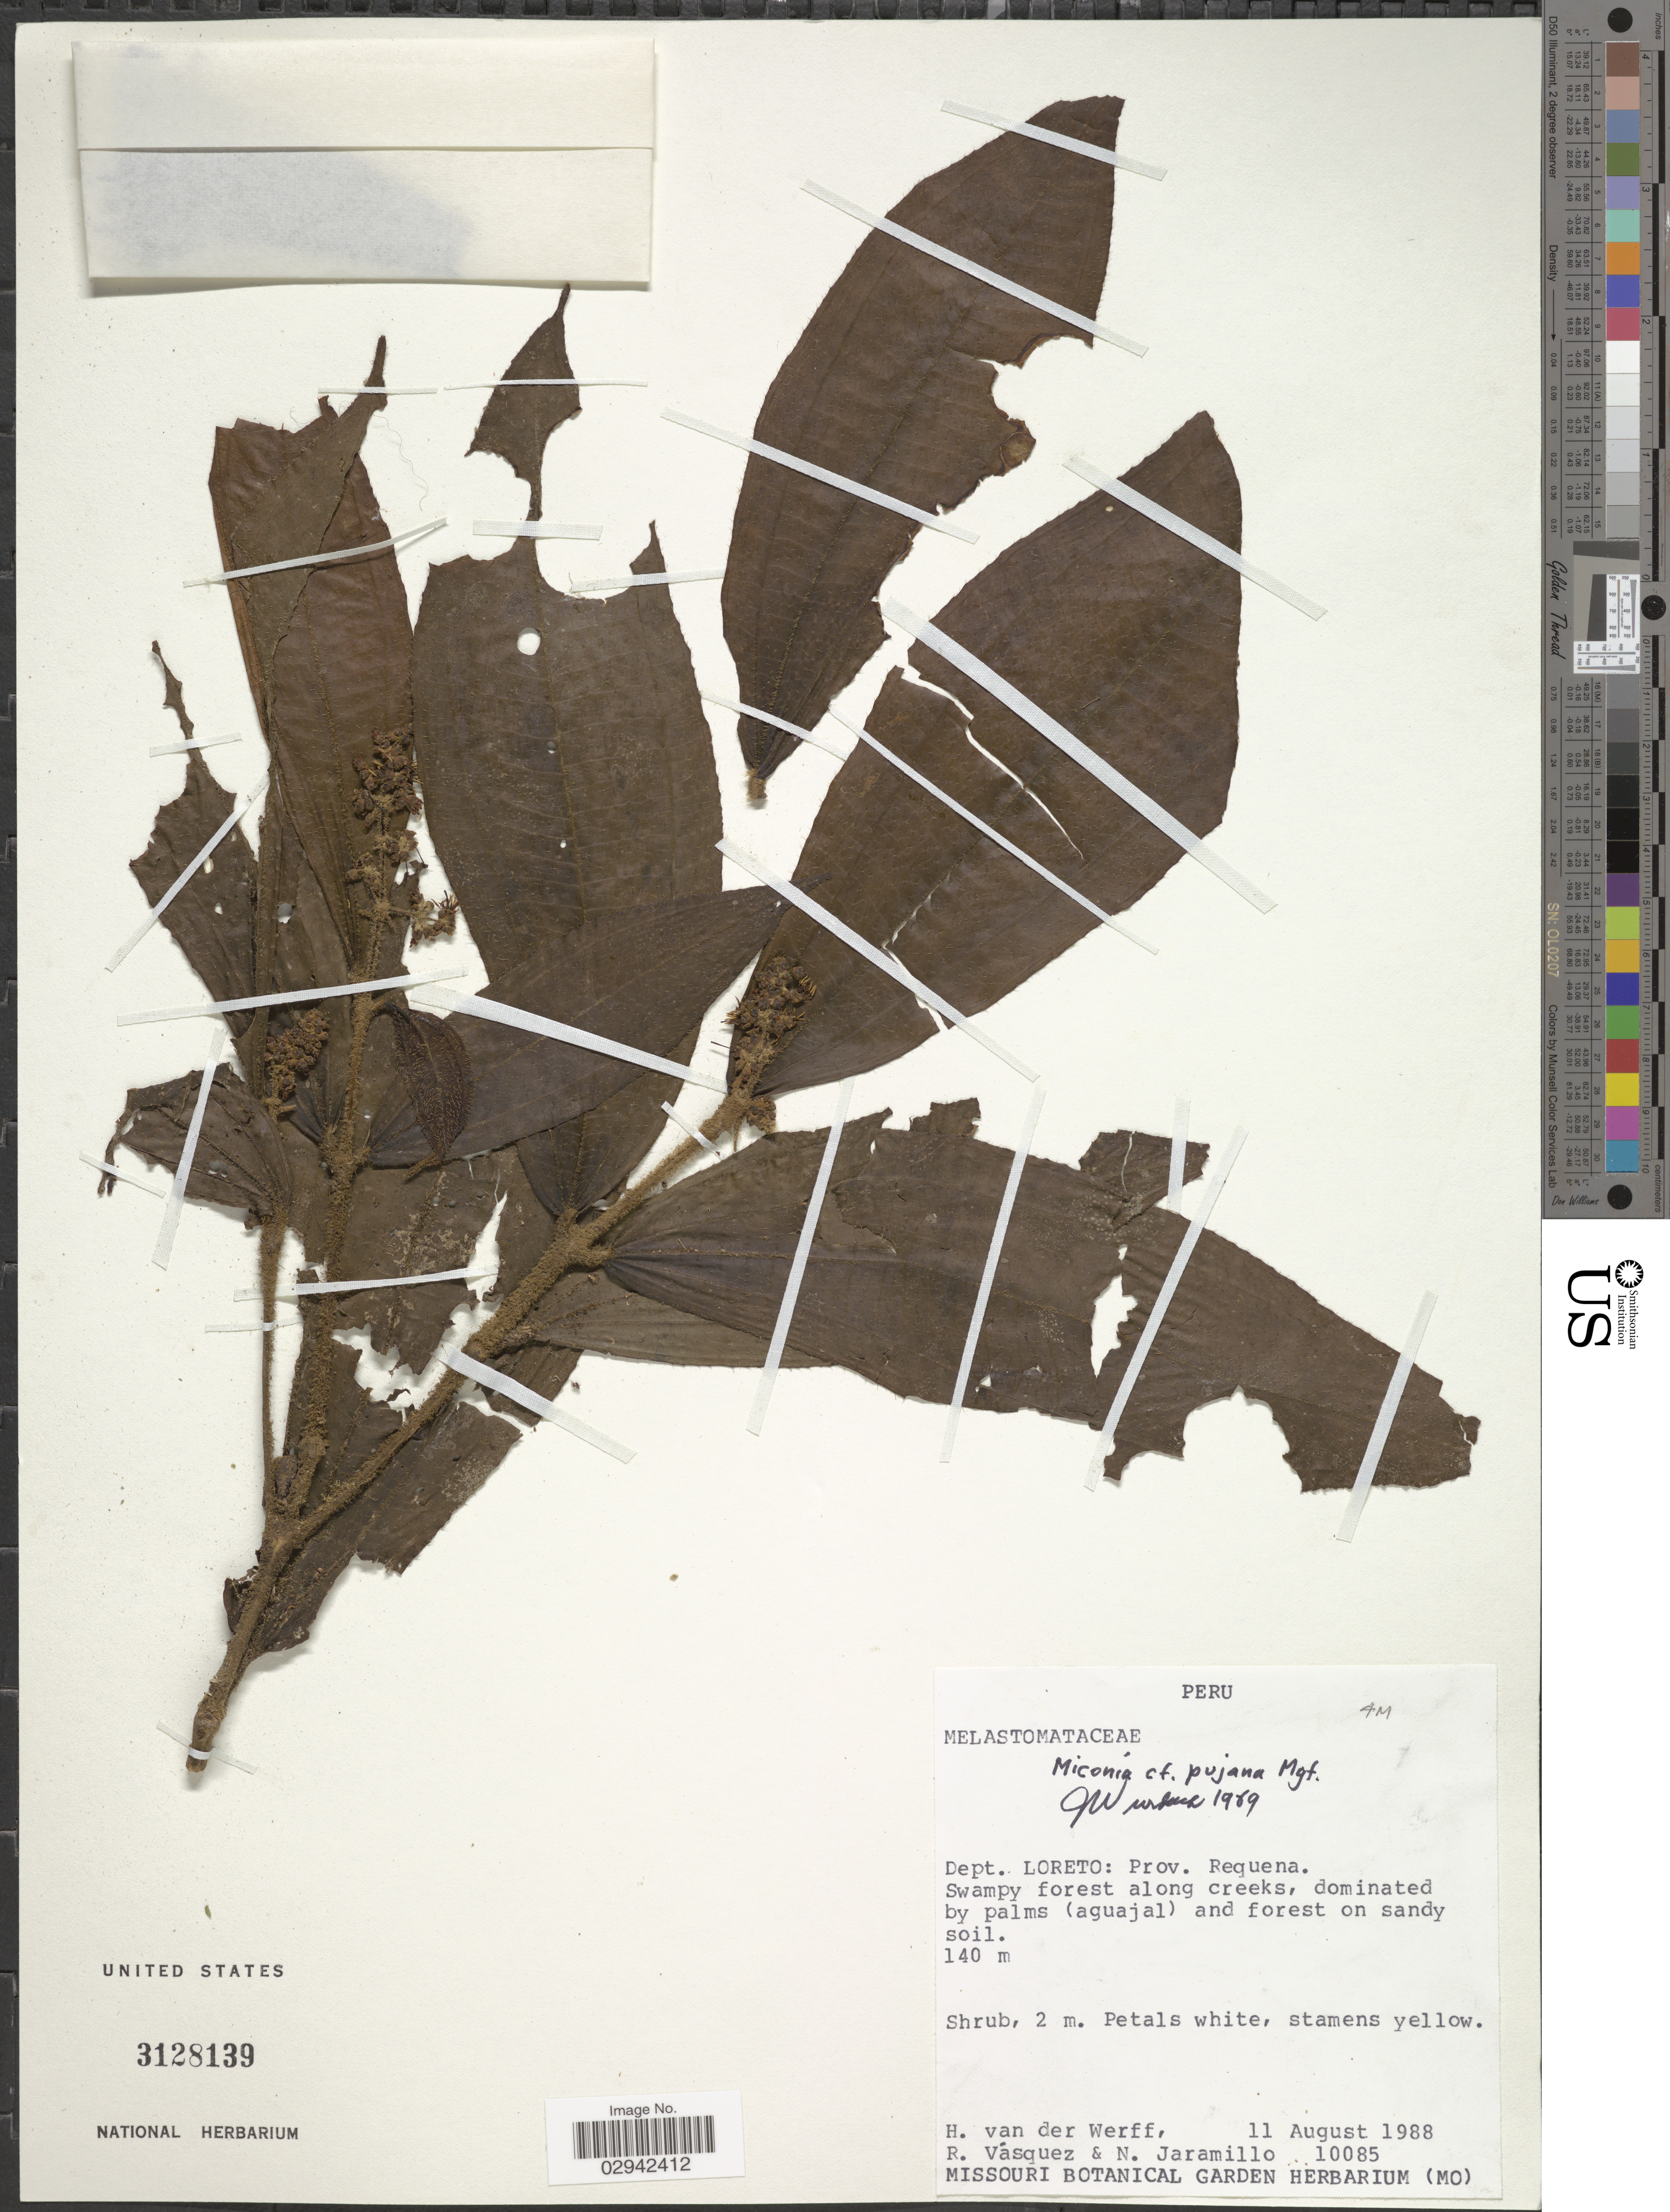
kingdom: Plantae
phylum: Tracheophyta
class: Magnoliopsida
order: Myrtales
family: Melastomataceae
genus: Miconia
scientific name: Miconia pujana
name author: Markgr.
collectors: H. van der Werff, R. Vásquez & N. Jaramillo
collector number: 10085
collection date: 1988-08-11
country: Peru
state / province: Loreto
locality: Depto. Loreto: Prov. Requena, Swampy forest along creeks.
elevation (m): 140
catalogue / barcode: US 3128139